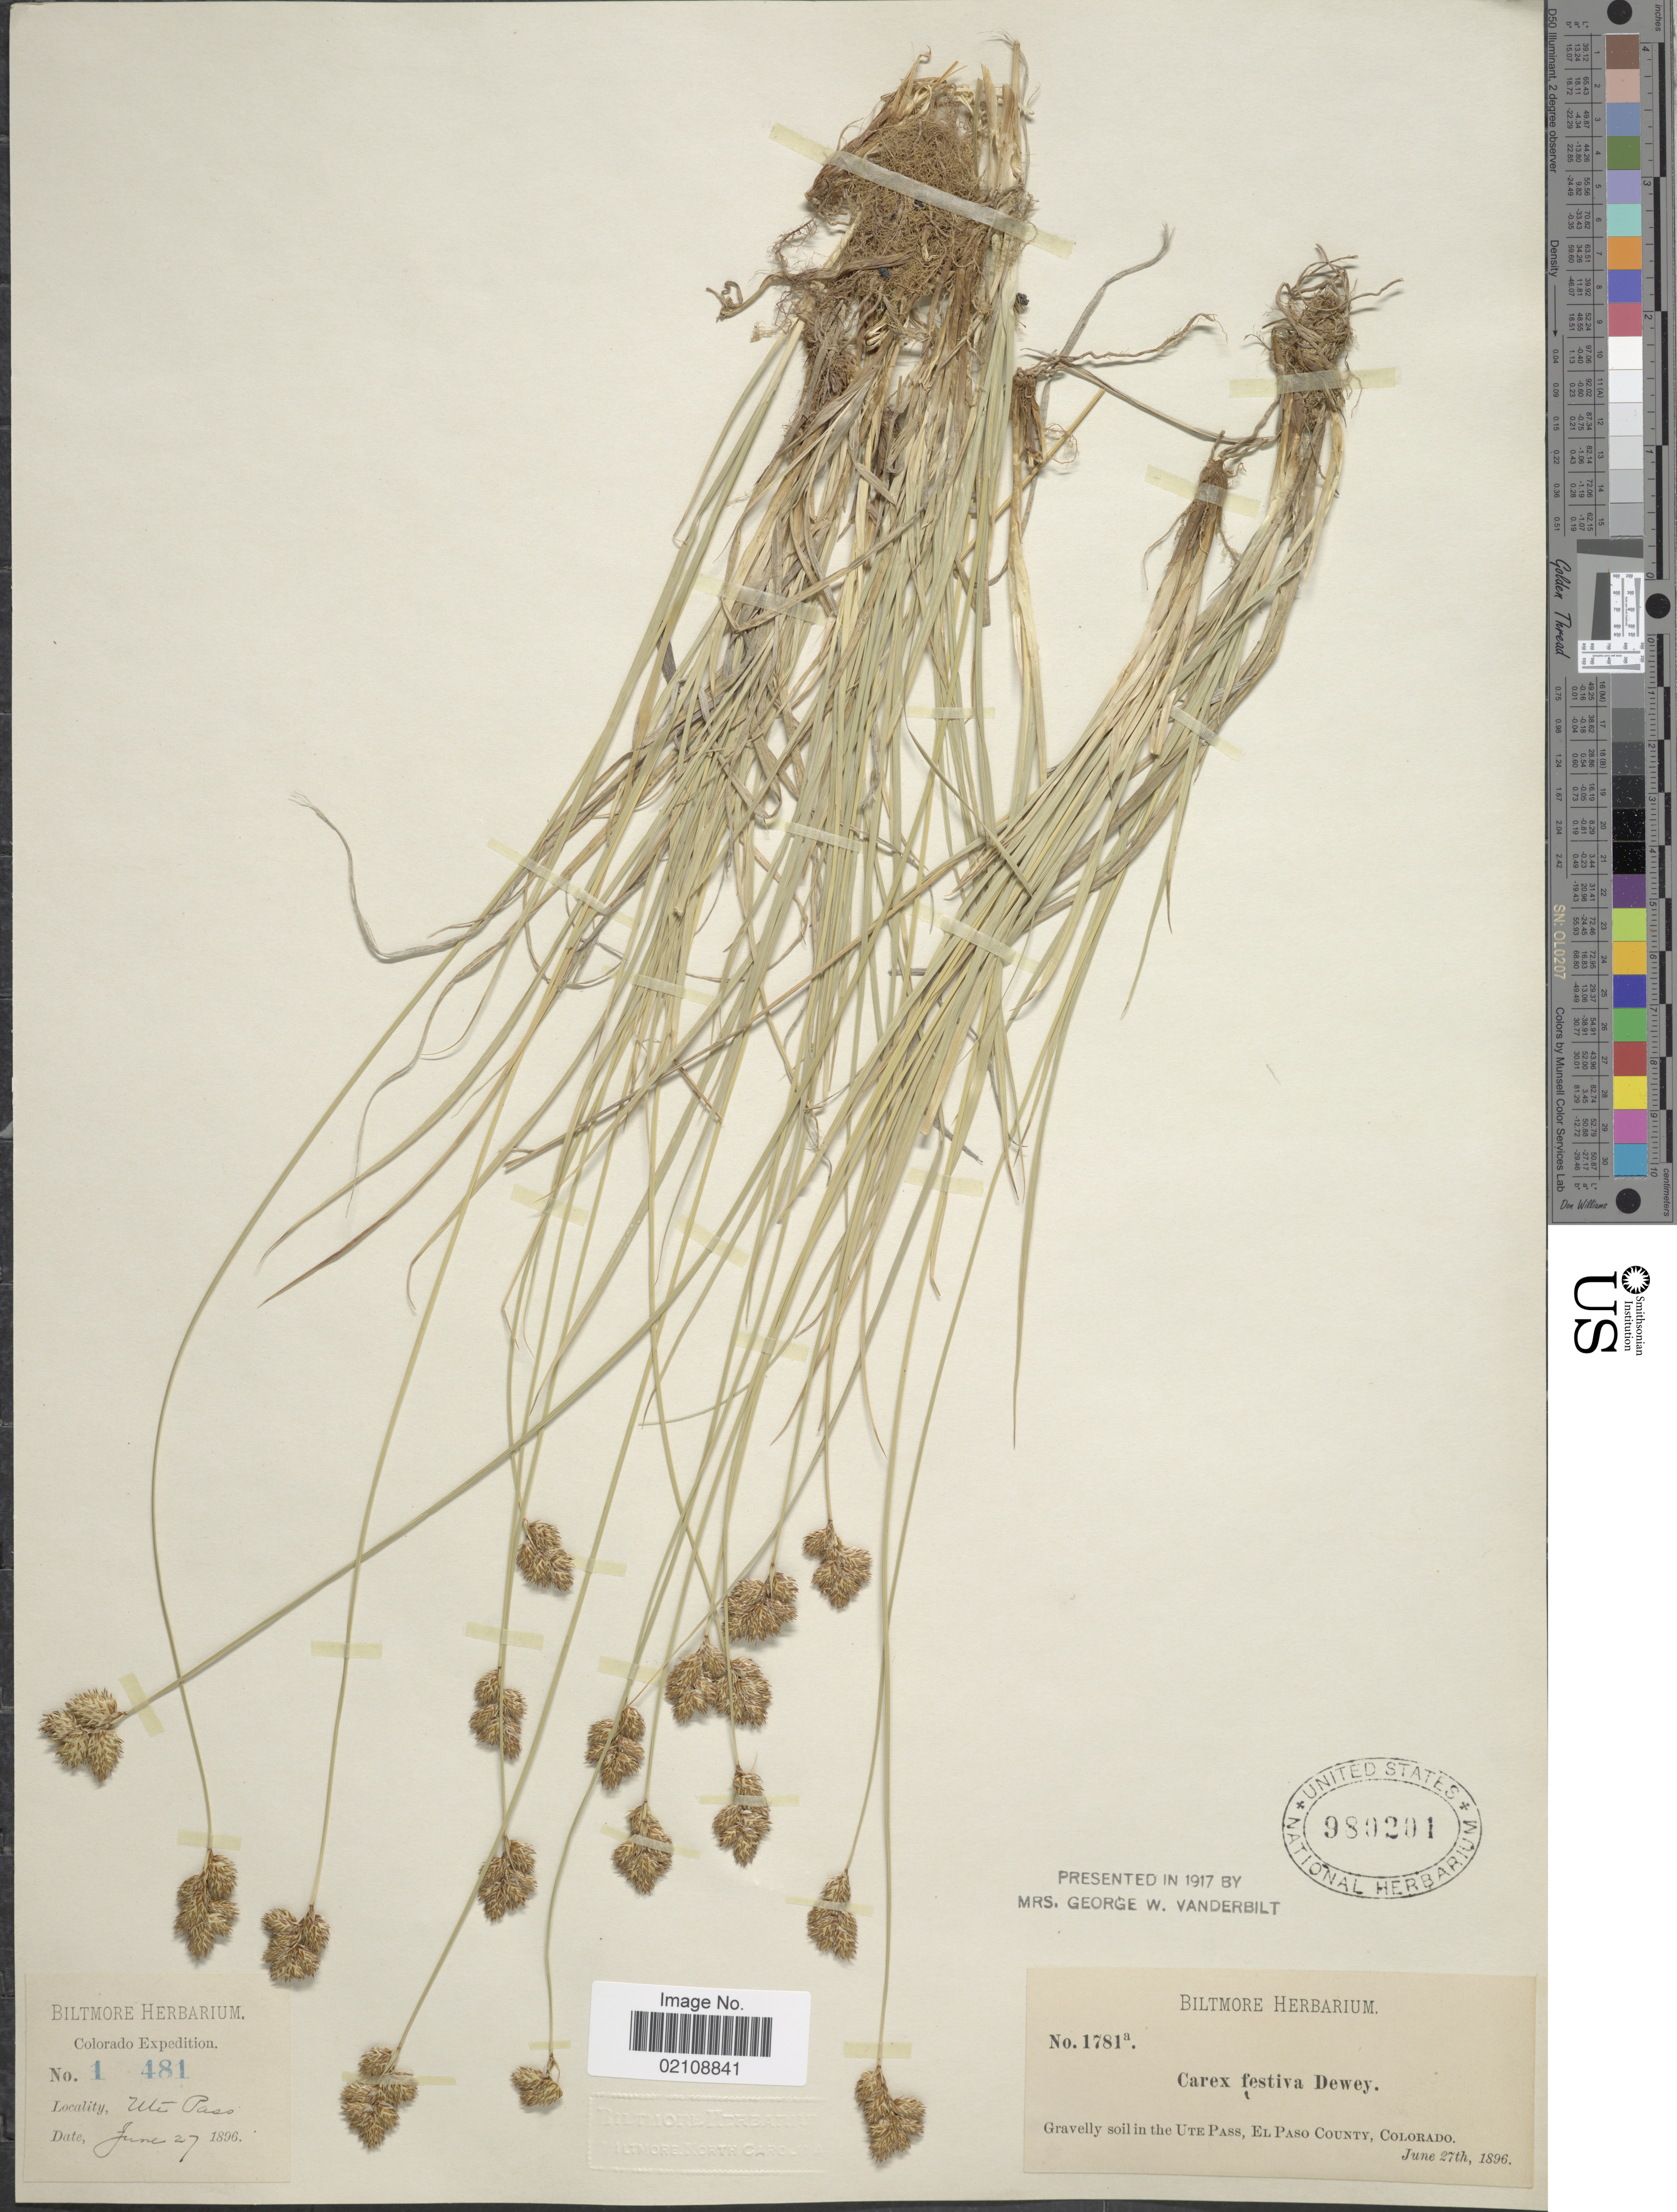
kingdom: Plantae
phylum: Tracheophyta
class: Liliopsida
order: Poales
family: Cyperaceae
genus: Carex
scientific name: Carex microptera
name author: Mack.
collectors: ex herb. Biltmore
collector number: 1781a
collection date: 1896-06-27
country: United States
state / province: Colorado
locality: Gravelly soil in the Ute Pass, El Paso County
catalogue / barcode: US 980201